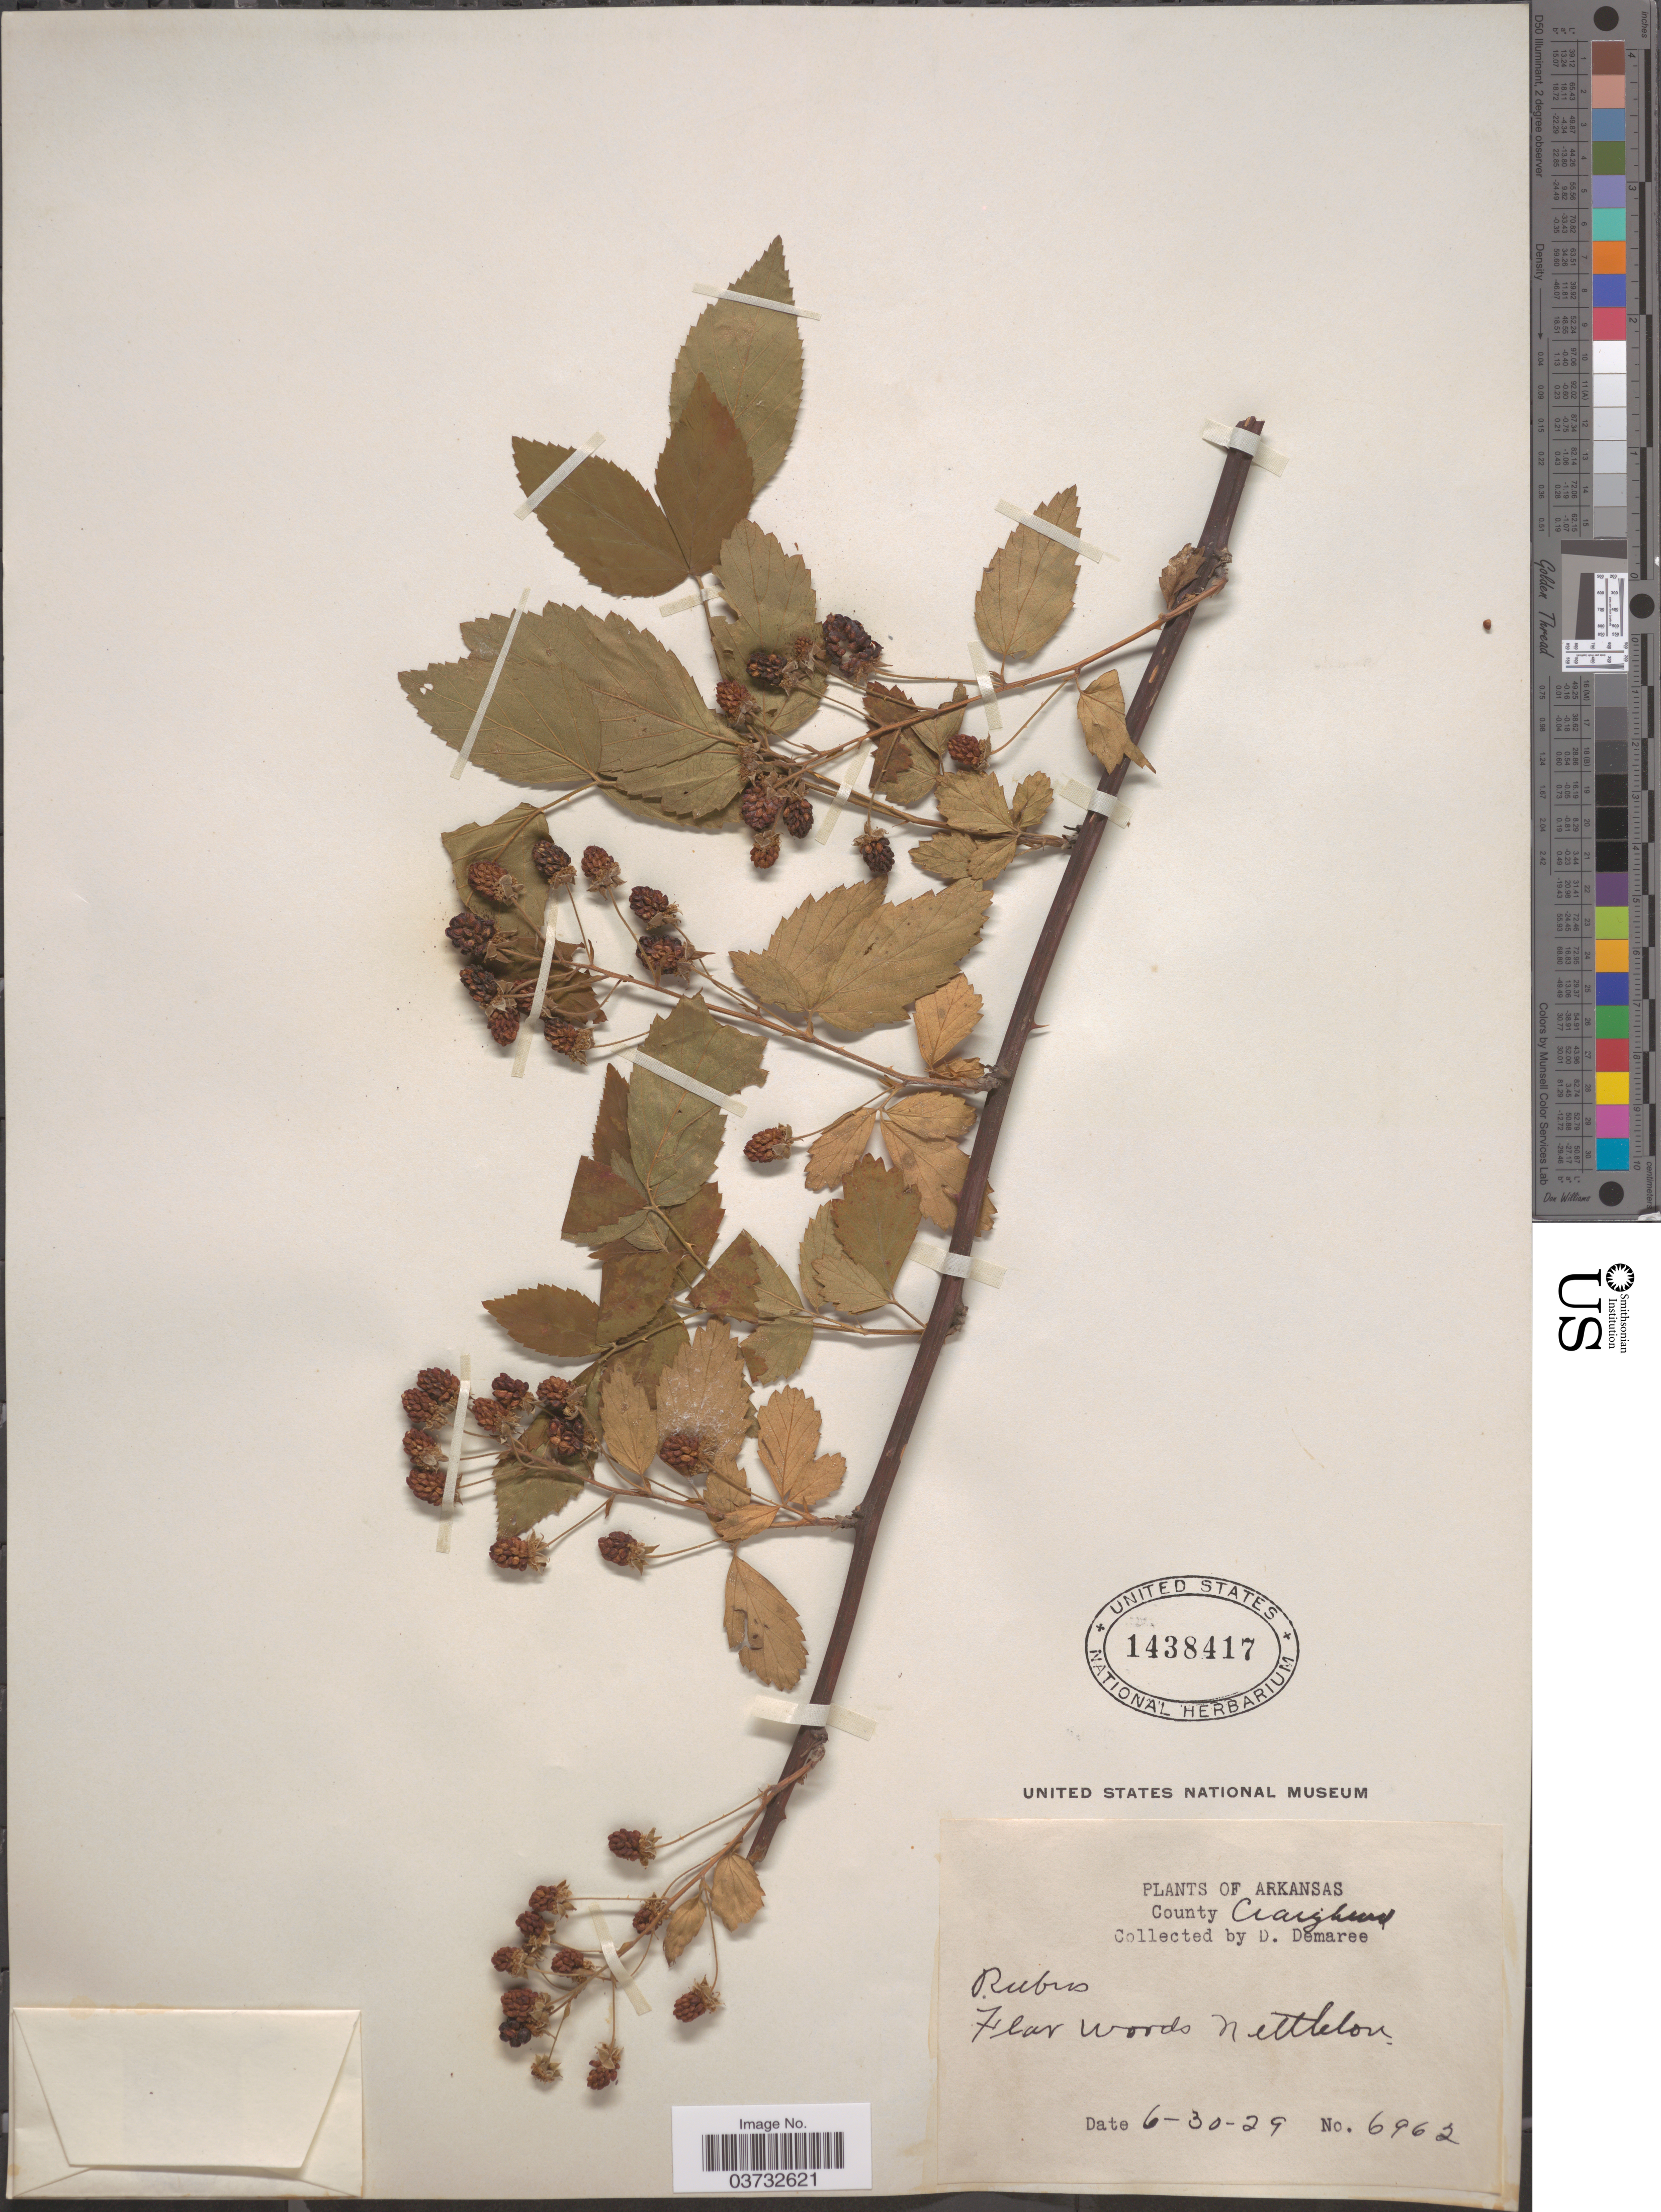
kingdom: Plantae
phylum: Tracheophyta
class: Magnoliopsida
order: Rosales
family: Rosaceae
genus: Rubus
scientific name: Rubus sp.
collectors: D. Demaree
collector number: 6962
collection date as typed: Transcribed d/m/y: 30/6/29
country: United States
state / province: Arkansas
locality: County Craighead. Flat woods Nettleton.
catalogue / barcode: US 1438417